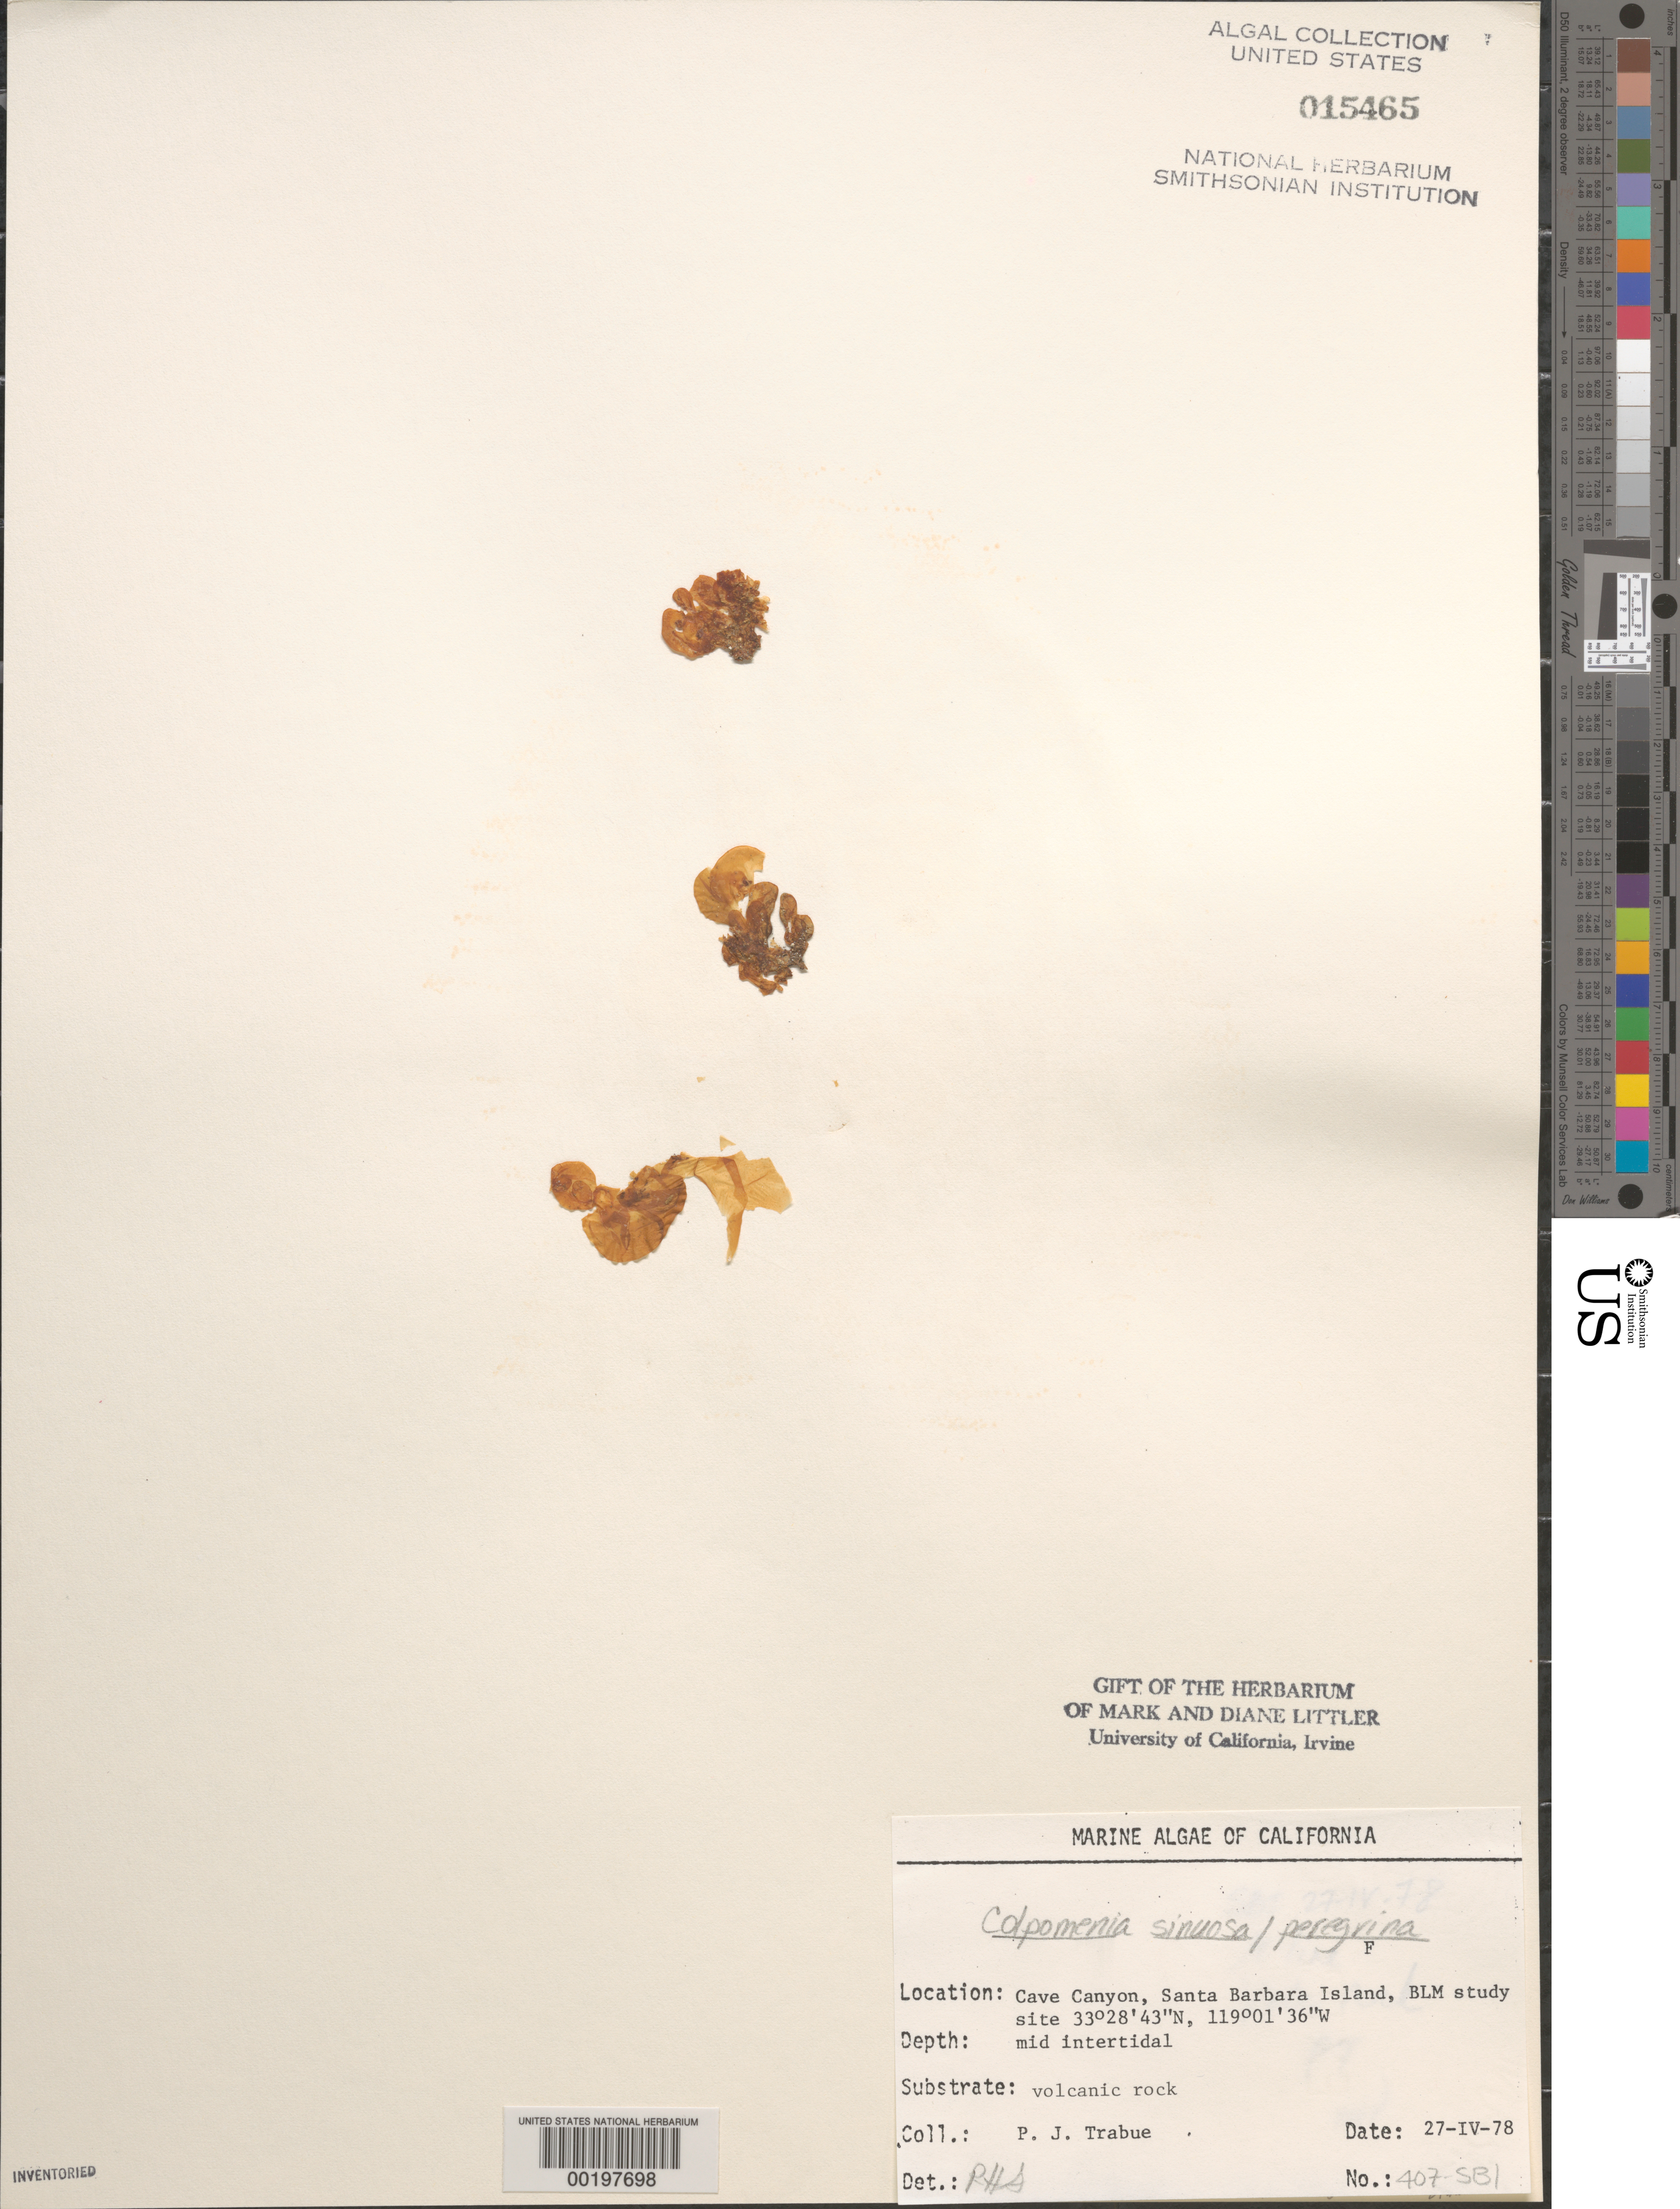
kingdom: Chromista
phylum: Ochrophyta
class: Phaeophyceae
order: Scytosiphonales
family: Scytosiphonaceae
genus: Colpomenia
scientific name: Colpomenia sinuosa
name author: (K. Mert. ex Roth) Derbes & Solier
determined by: Sims, Robert H.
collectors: P. J. Trabue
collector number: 407-sbi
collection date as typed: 27 Apr 1978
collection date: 1978-04-27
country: United States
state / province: California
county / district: Santa Barbara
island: Santa Barbara Island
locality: Cave Canyon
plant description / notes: BLM-SOCALBIGHT Rocky Intertidal Survey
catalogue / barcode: US 15465